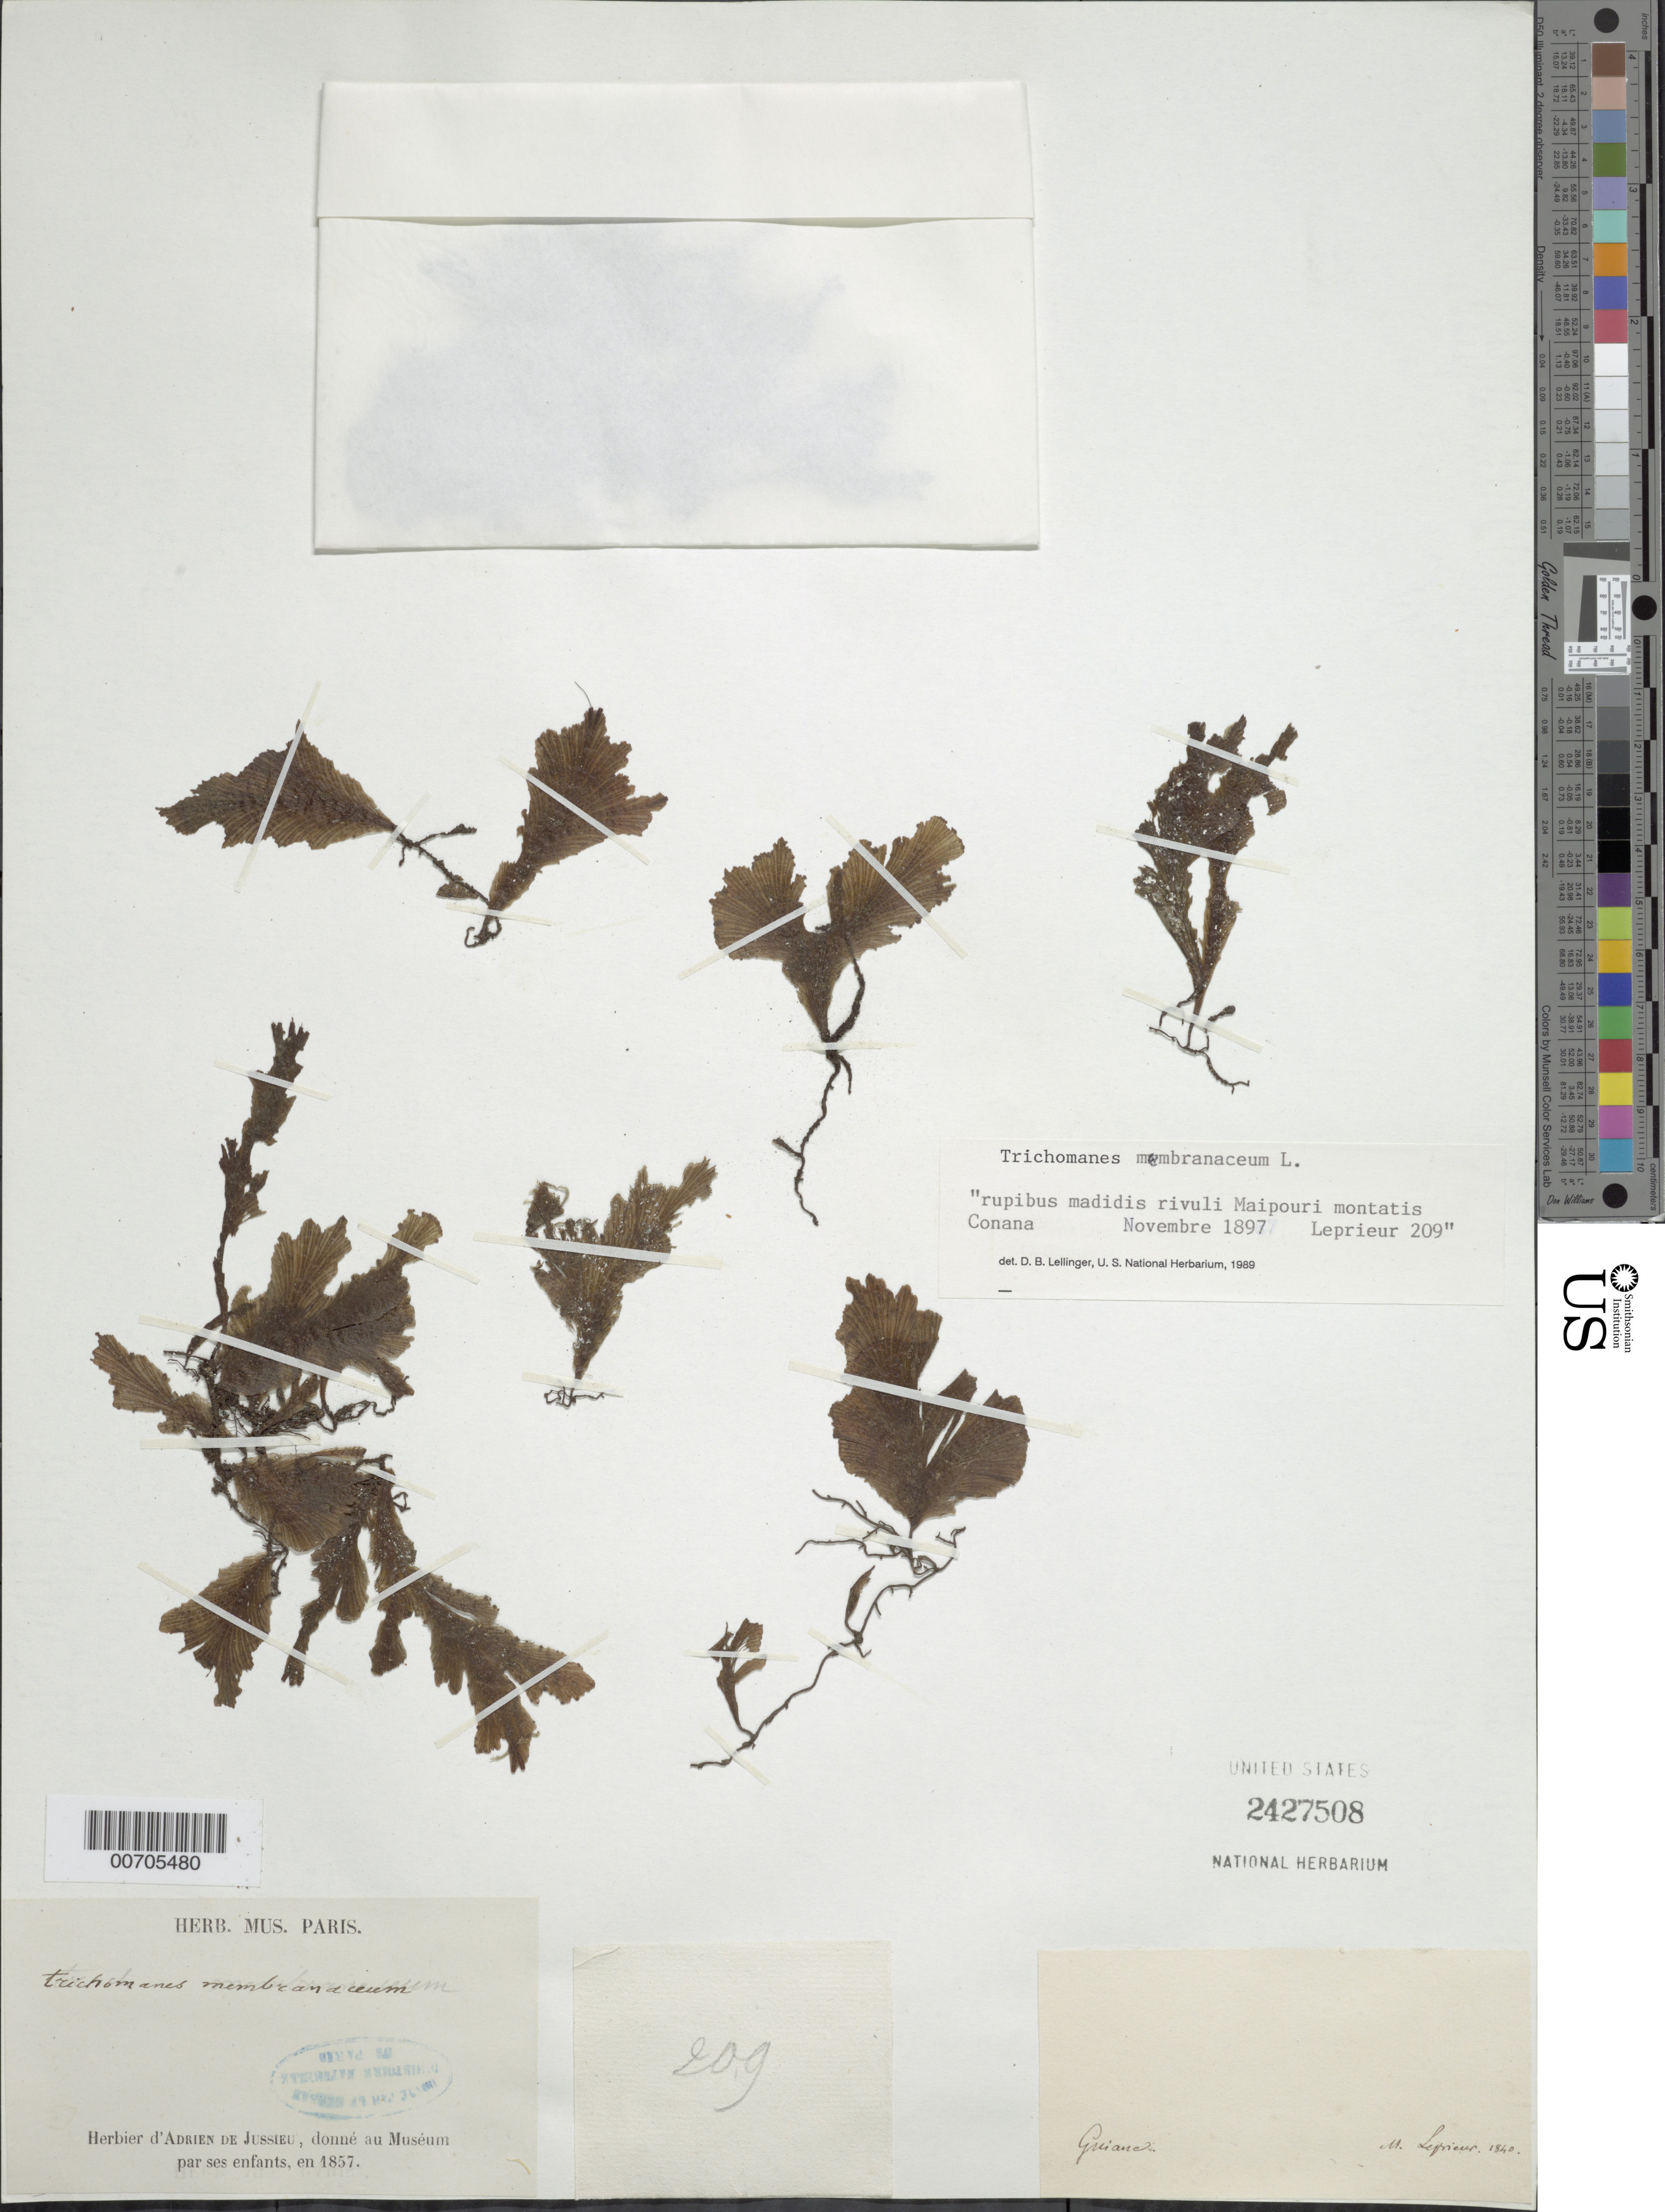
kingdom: Plantae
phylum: Tracheophyta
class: Polypodiopsida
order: Hymenophyllales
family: Hymenophyllaceae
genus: Didymoglossum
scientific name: Didymoglossum membranaceum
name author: (L.) Vareschi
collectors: F. M. R. Leprieur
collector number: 209 ?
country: French Guiana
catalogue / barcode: US 2427508